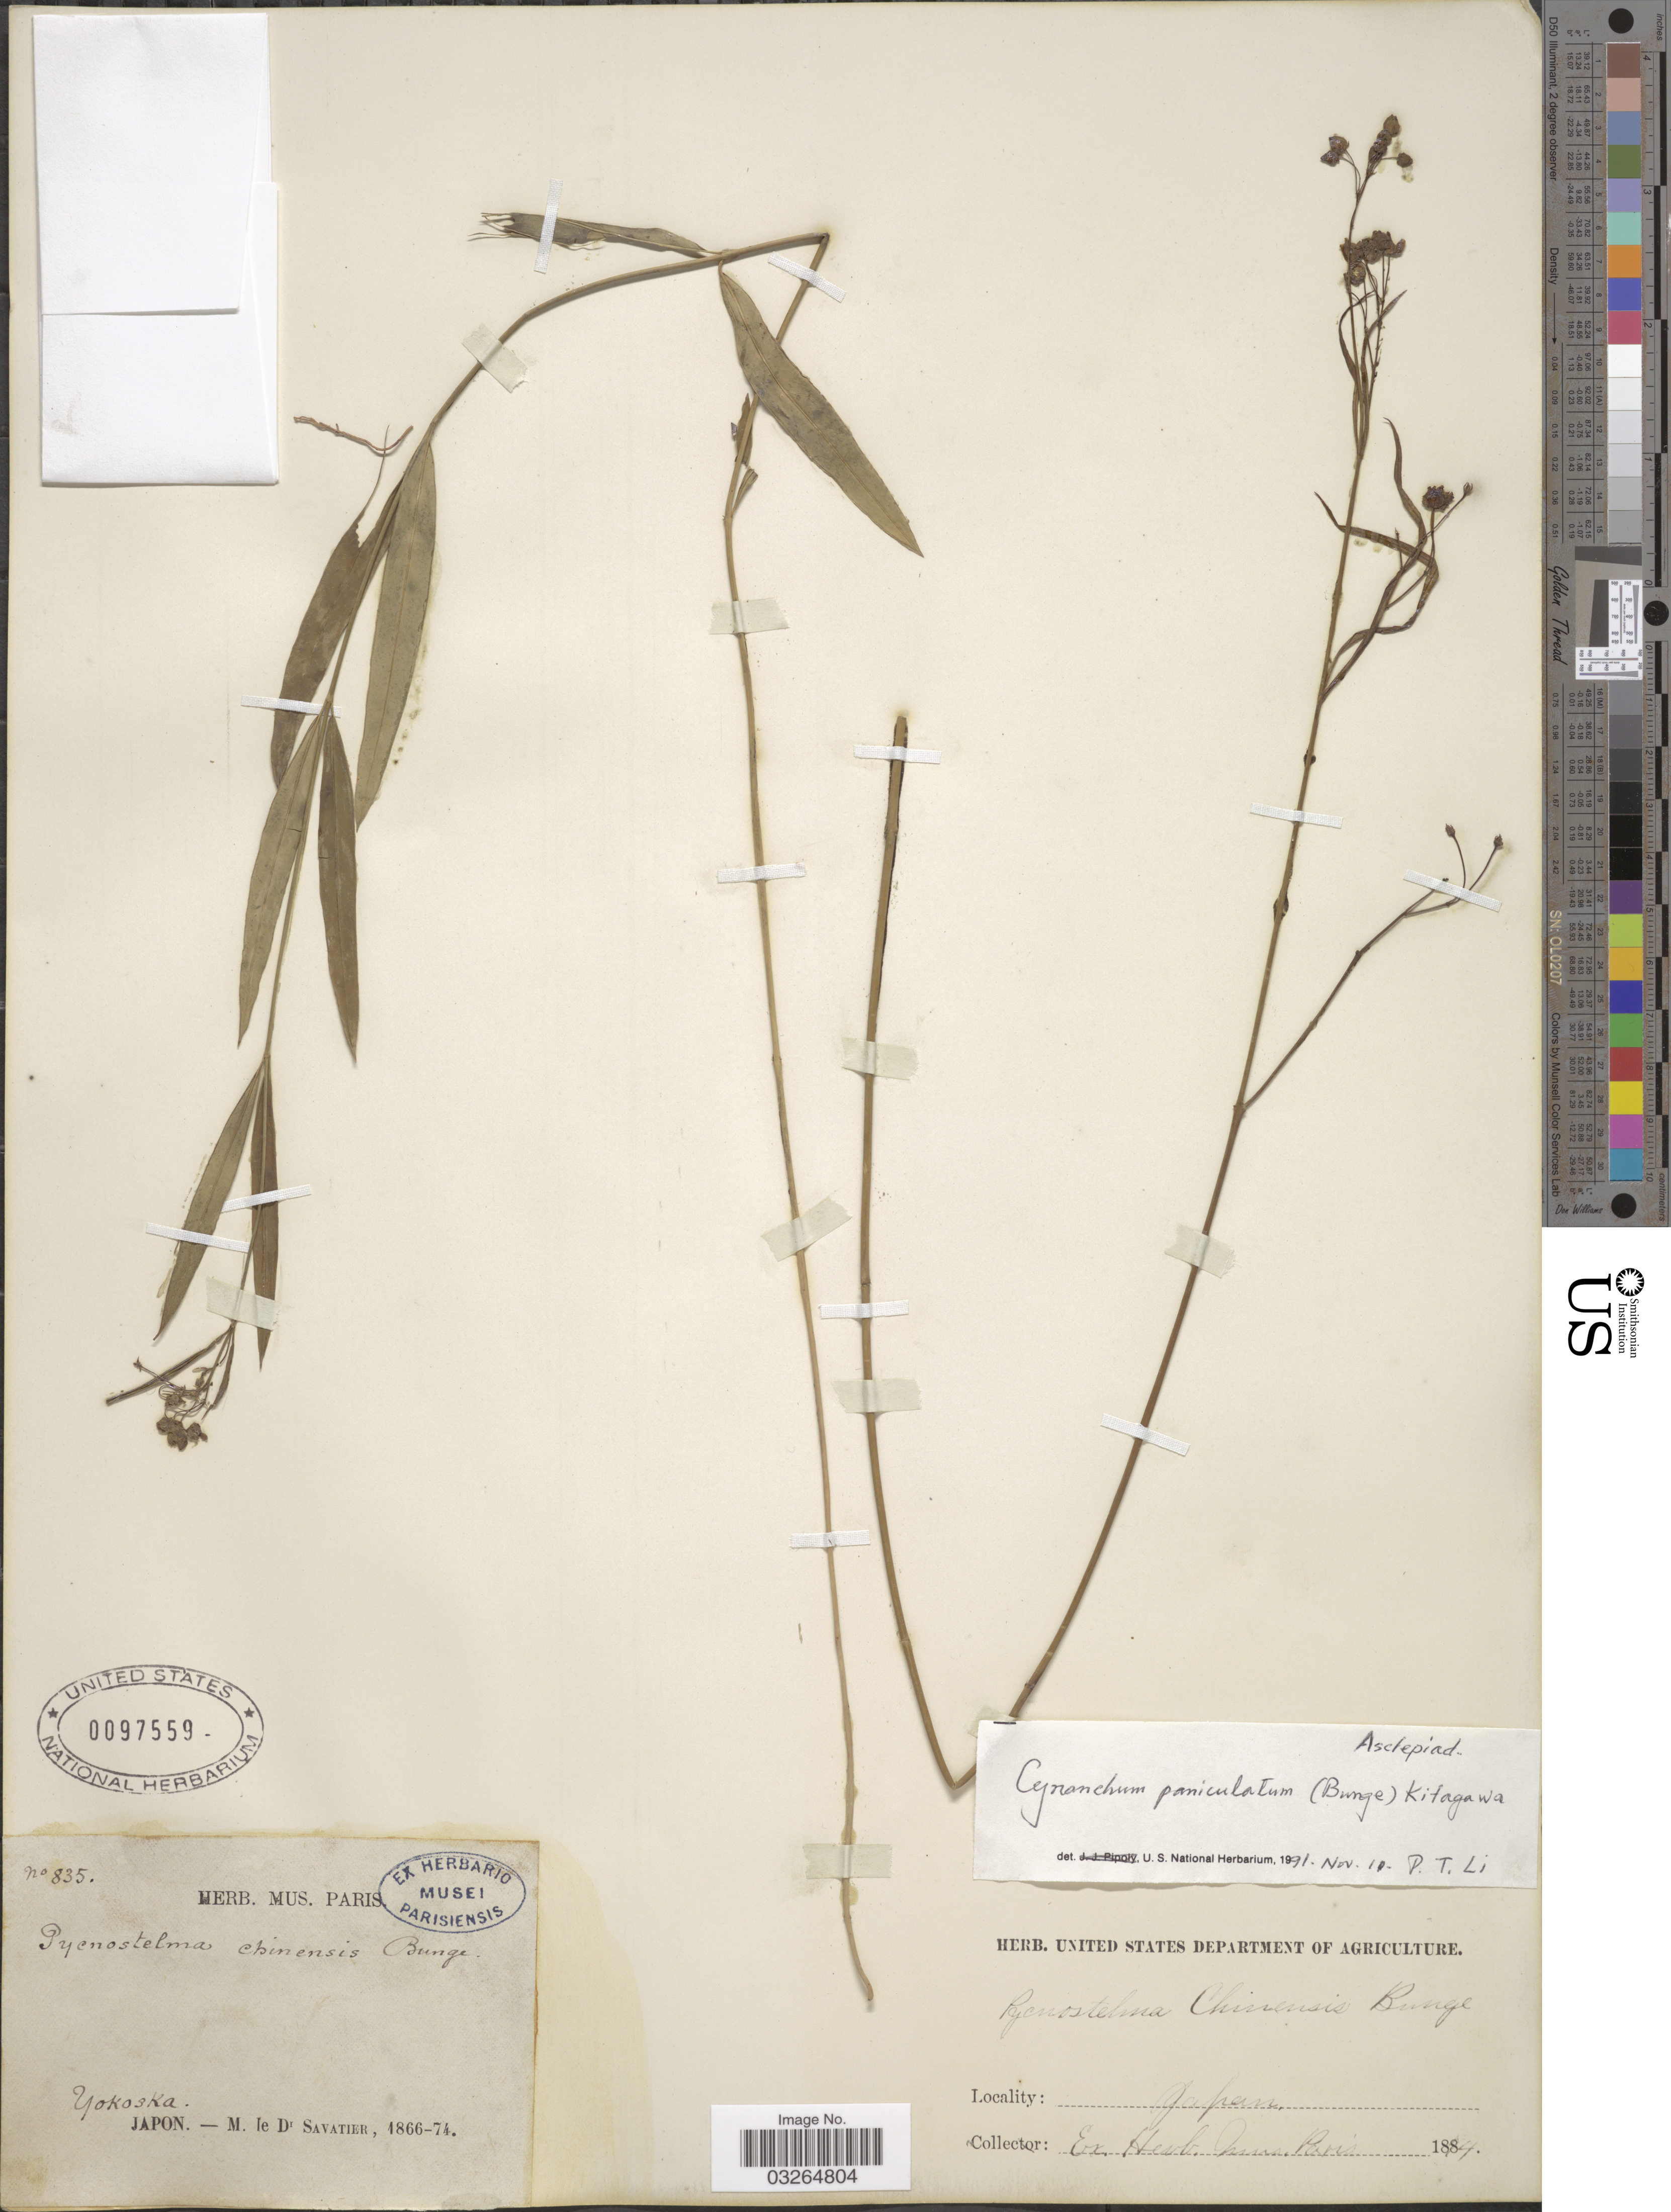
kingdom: Plantae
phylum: Tracheophyta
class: Magnoliopsida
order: Gentianales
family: Apocynaceae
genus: Cynanchum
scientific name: Cynanchum paniculatum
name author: (Bunge) Kitag. ex H. Hara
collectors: M. Savatier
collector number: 835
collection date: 1866/1874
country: Japan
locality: Yokoska.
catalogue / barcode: US 97559